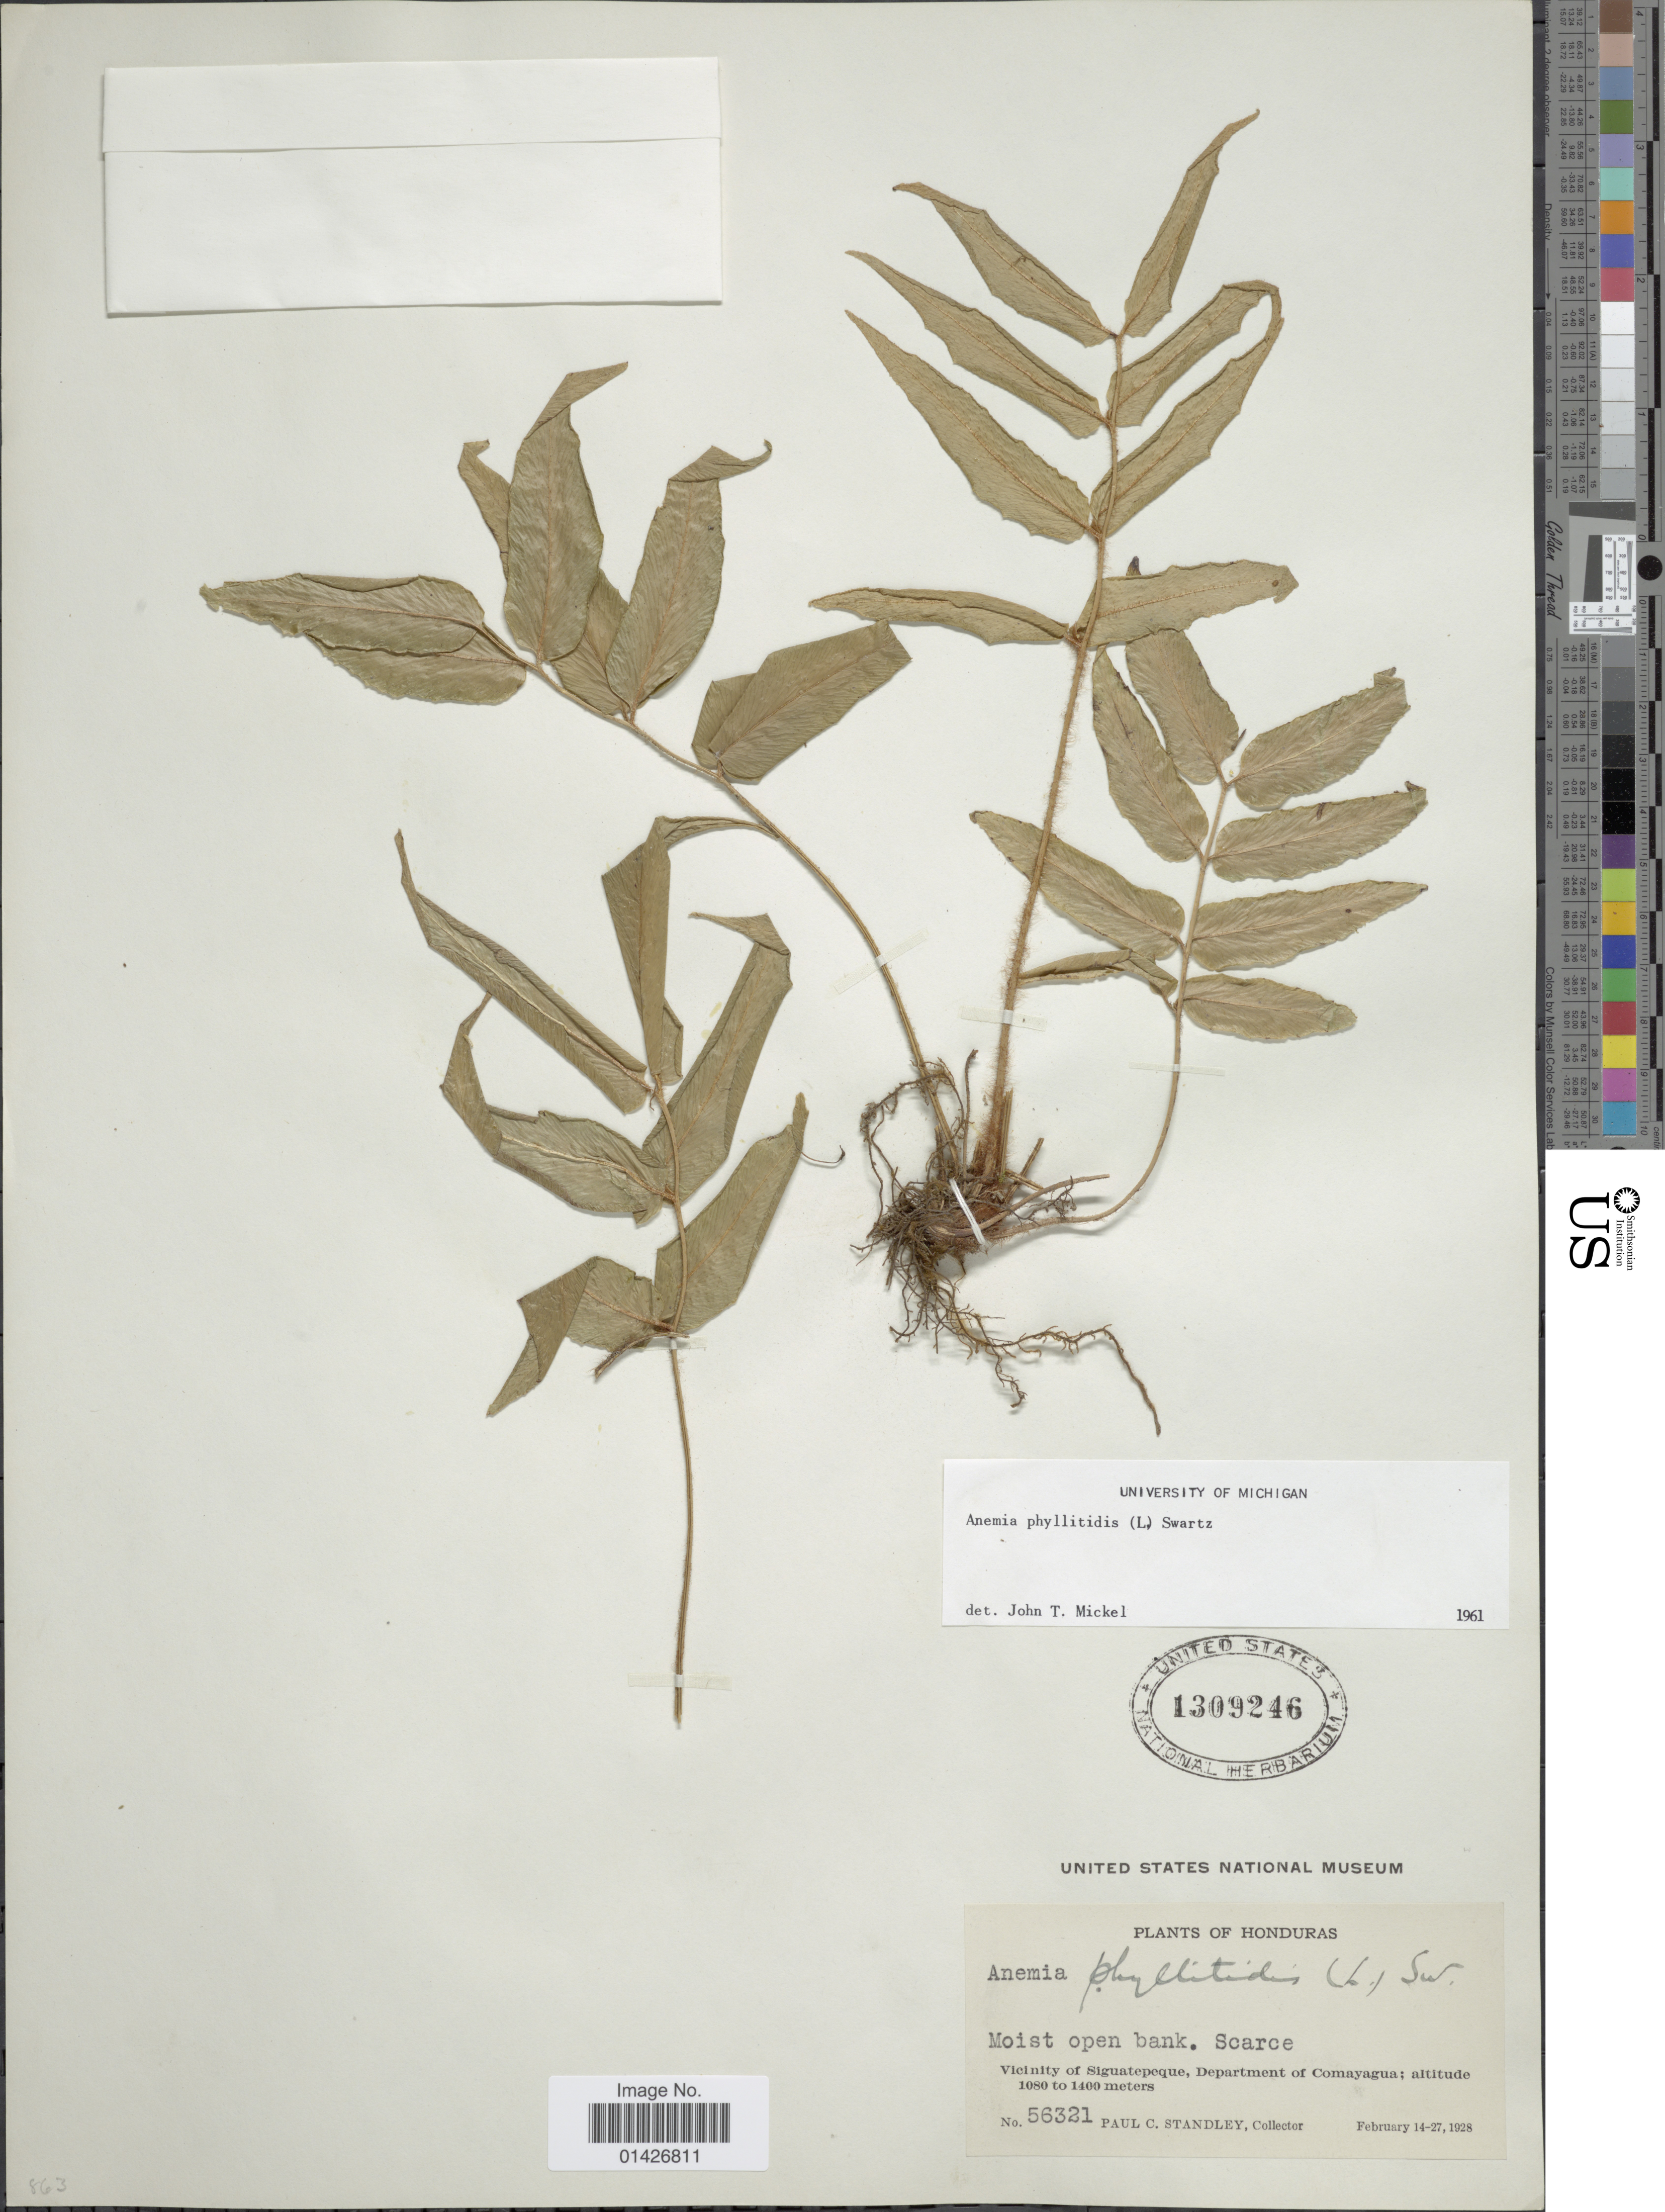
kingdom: Plantae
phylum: Tracheophyta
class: Polypodiopsida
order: Schizaeales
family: Anemiaceae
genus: Anemia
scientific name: Anemia phyllitidis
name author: (L.) Sw.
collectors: P. C. Standley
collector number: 56321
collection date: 1928-02-14/1928-02-27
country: Honduras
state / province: Comayagua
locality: Vicinity of Siguetpeque,Department of Comayagua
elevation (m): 1080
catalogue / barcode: US 1309246